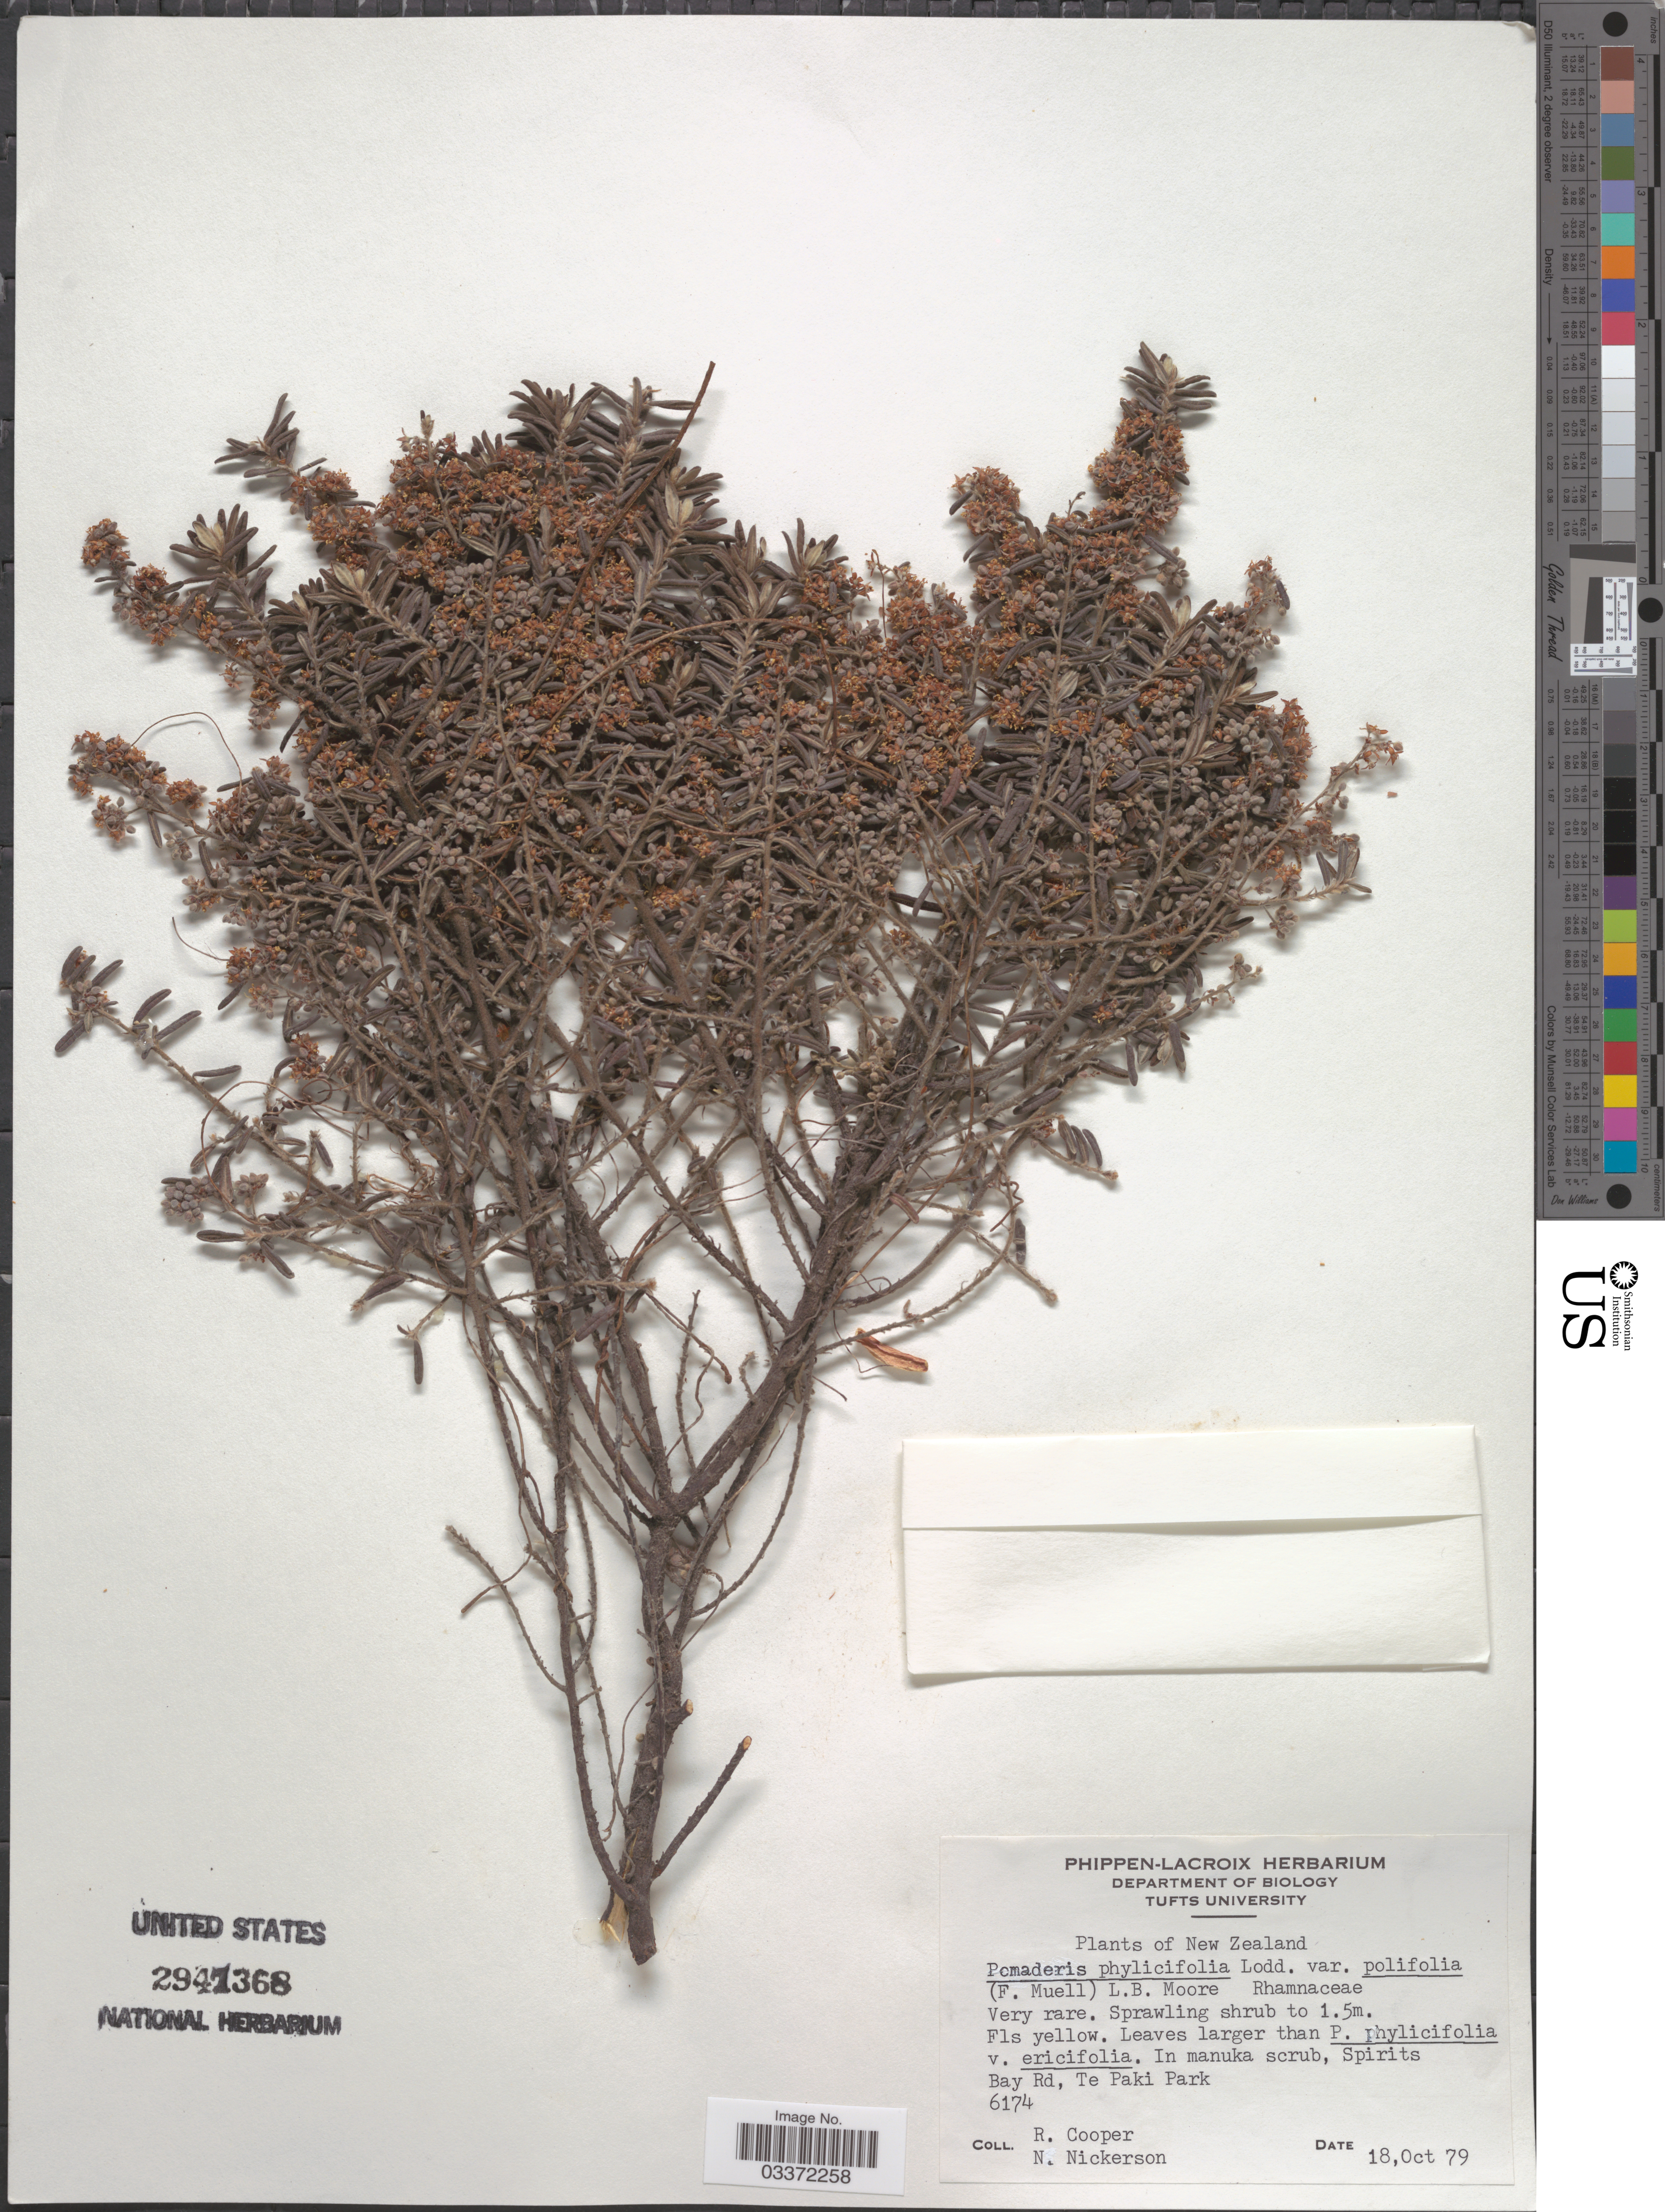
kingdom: Plantae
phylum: Tracheophyta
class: Magnoliopsida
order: Rosales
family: Rhamnaceae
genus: Pomaderris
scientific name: Pomaderris phylicifolia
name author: Link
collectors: R. Cooper & N. Nickerson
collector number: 6174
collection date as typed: Transcribed d/m/y: 18/10/79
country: New Zealand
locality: In manuka scrub, Spirits Bay Rd, Te Paki Park.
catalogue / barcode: US 2947368